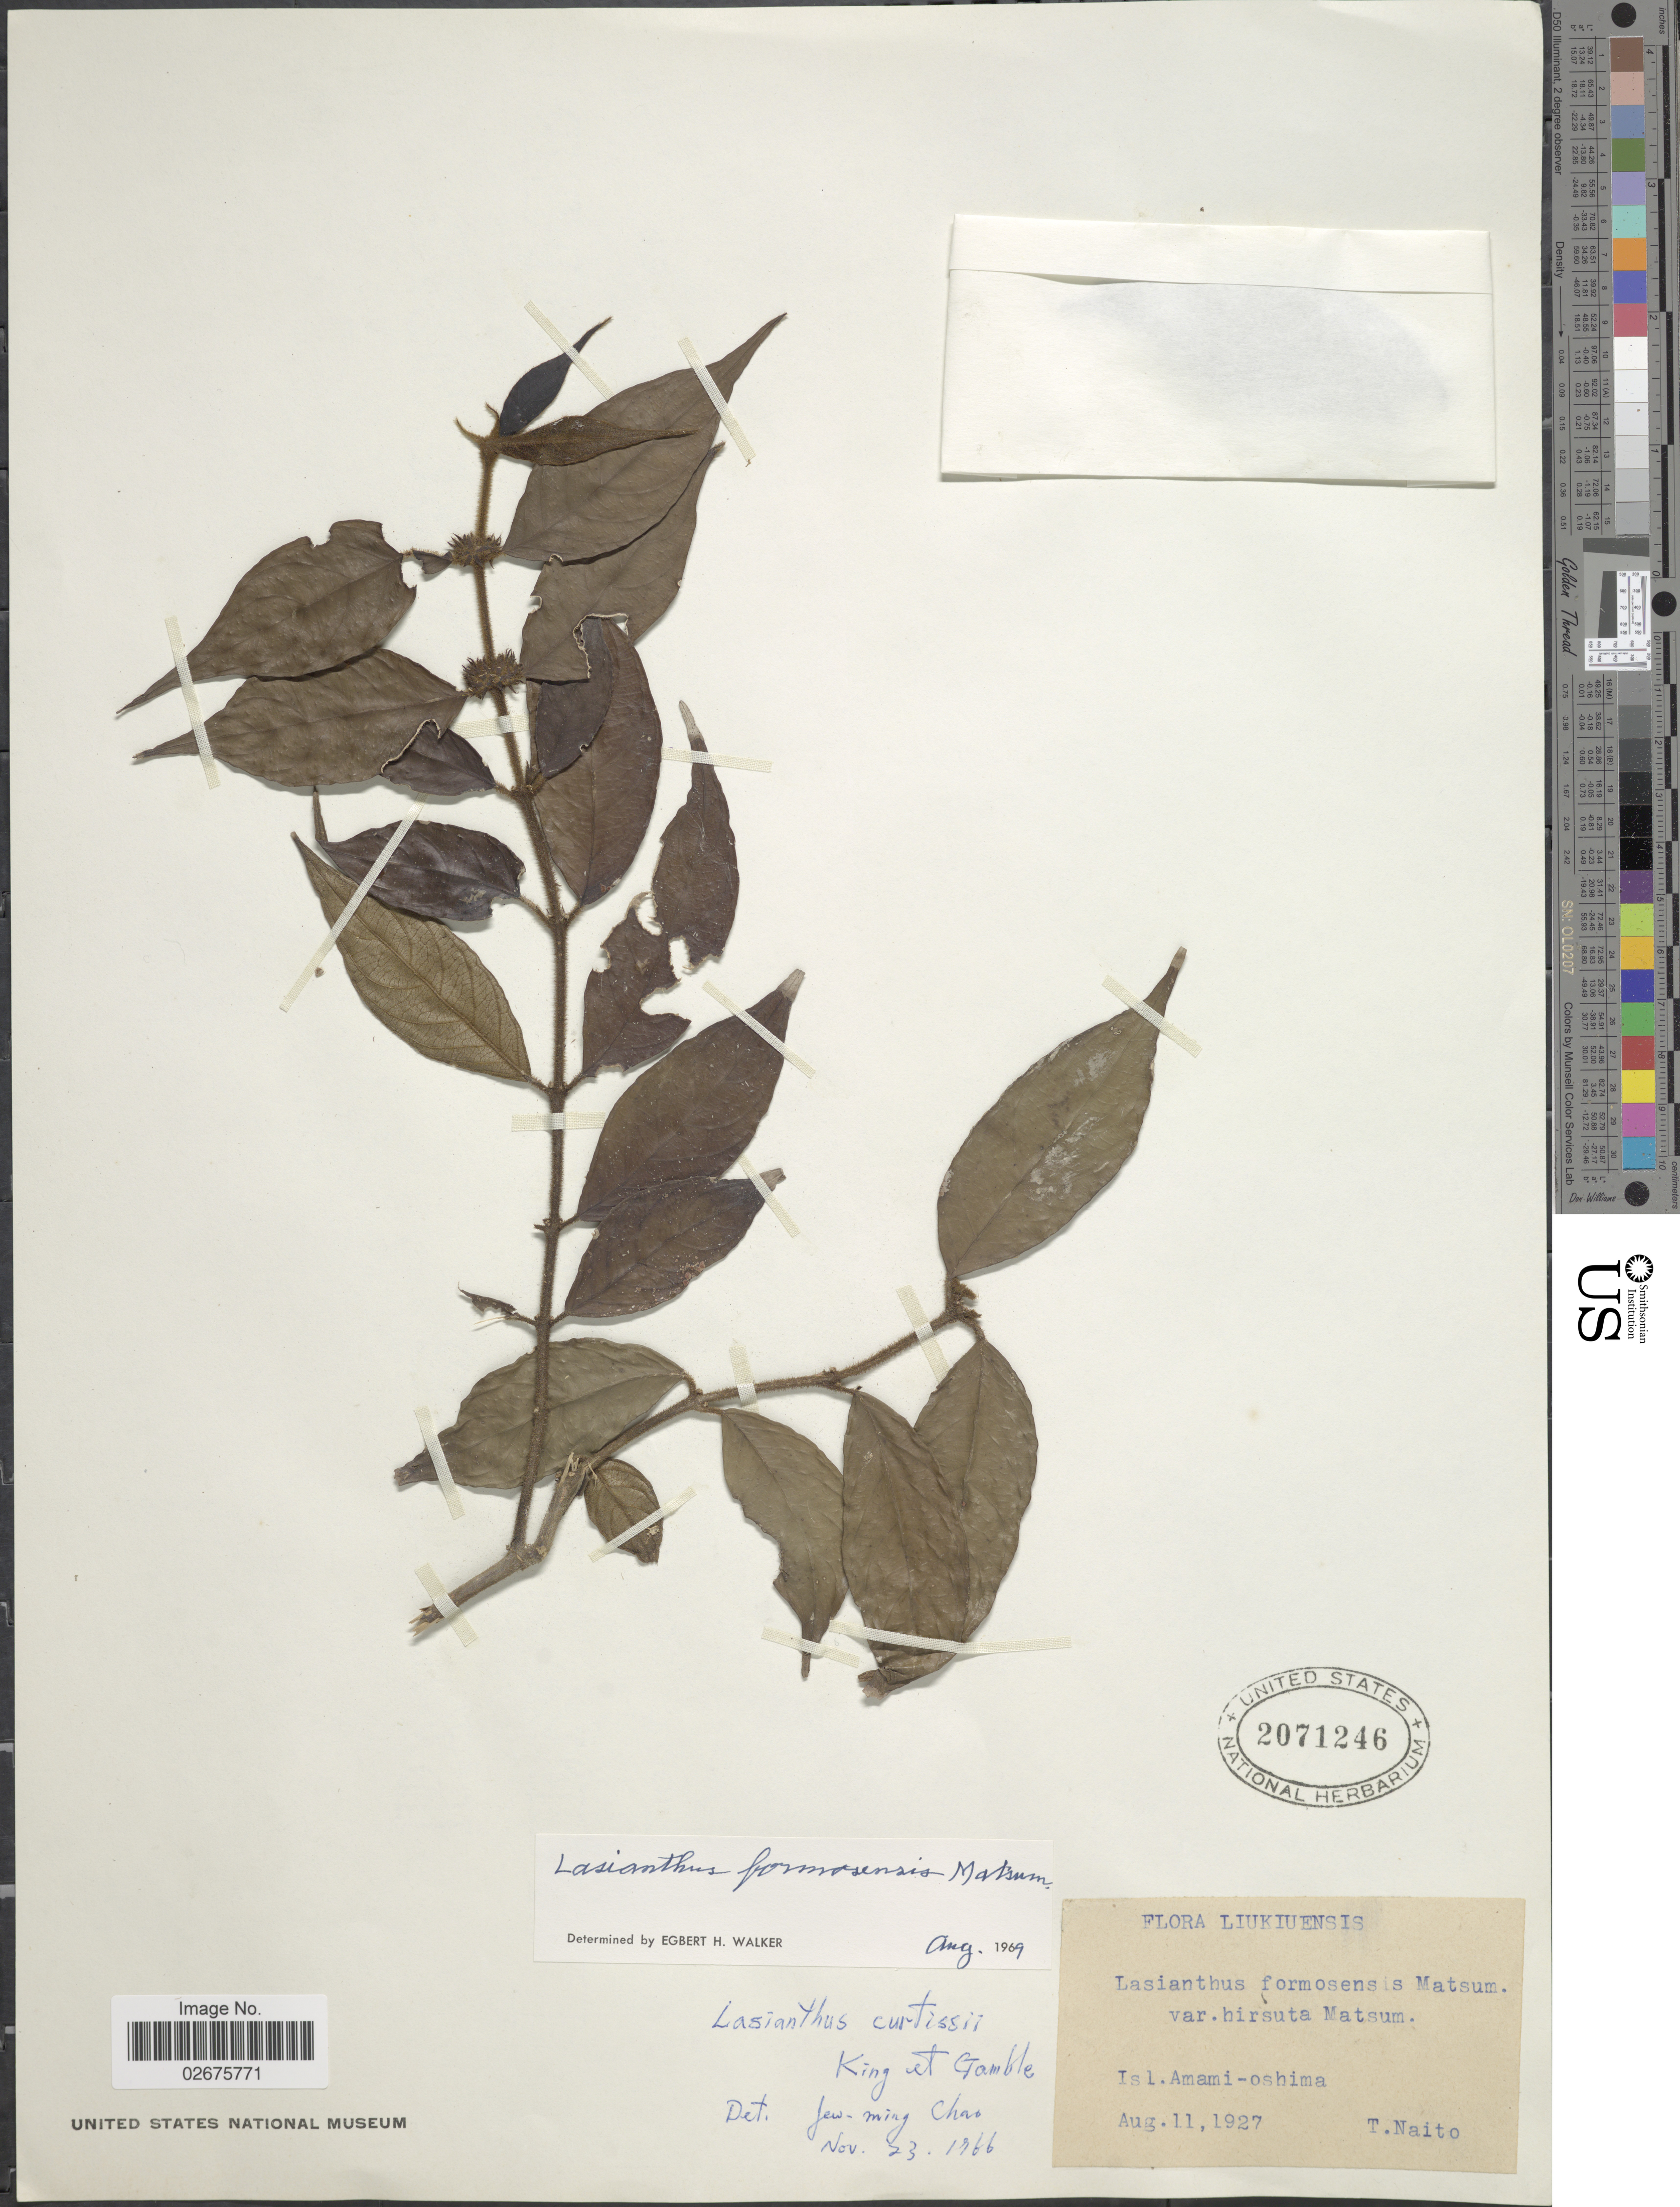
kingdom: Plantae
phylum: Tracheophyta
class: Magnoliopsida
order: Gentianales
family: Rubiaceae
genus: Lasianthus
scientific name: Lasianthus formosensis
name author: Matsum.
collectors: T. Naito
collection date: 1927-08-11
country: Japan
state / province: Okinawa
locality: Liukiuensis, Isl. Amami-oshima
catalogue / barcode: US 2071246